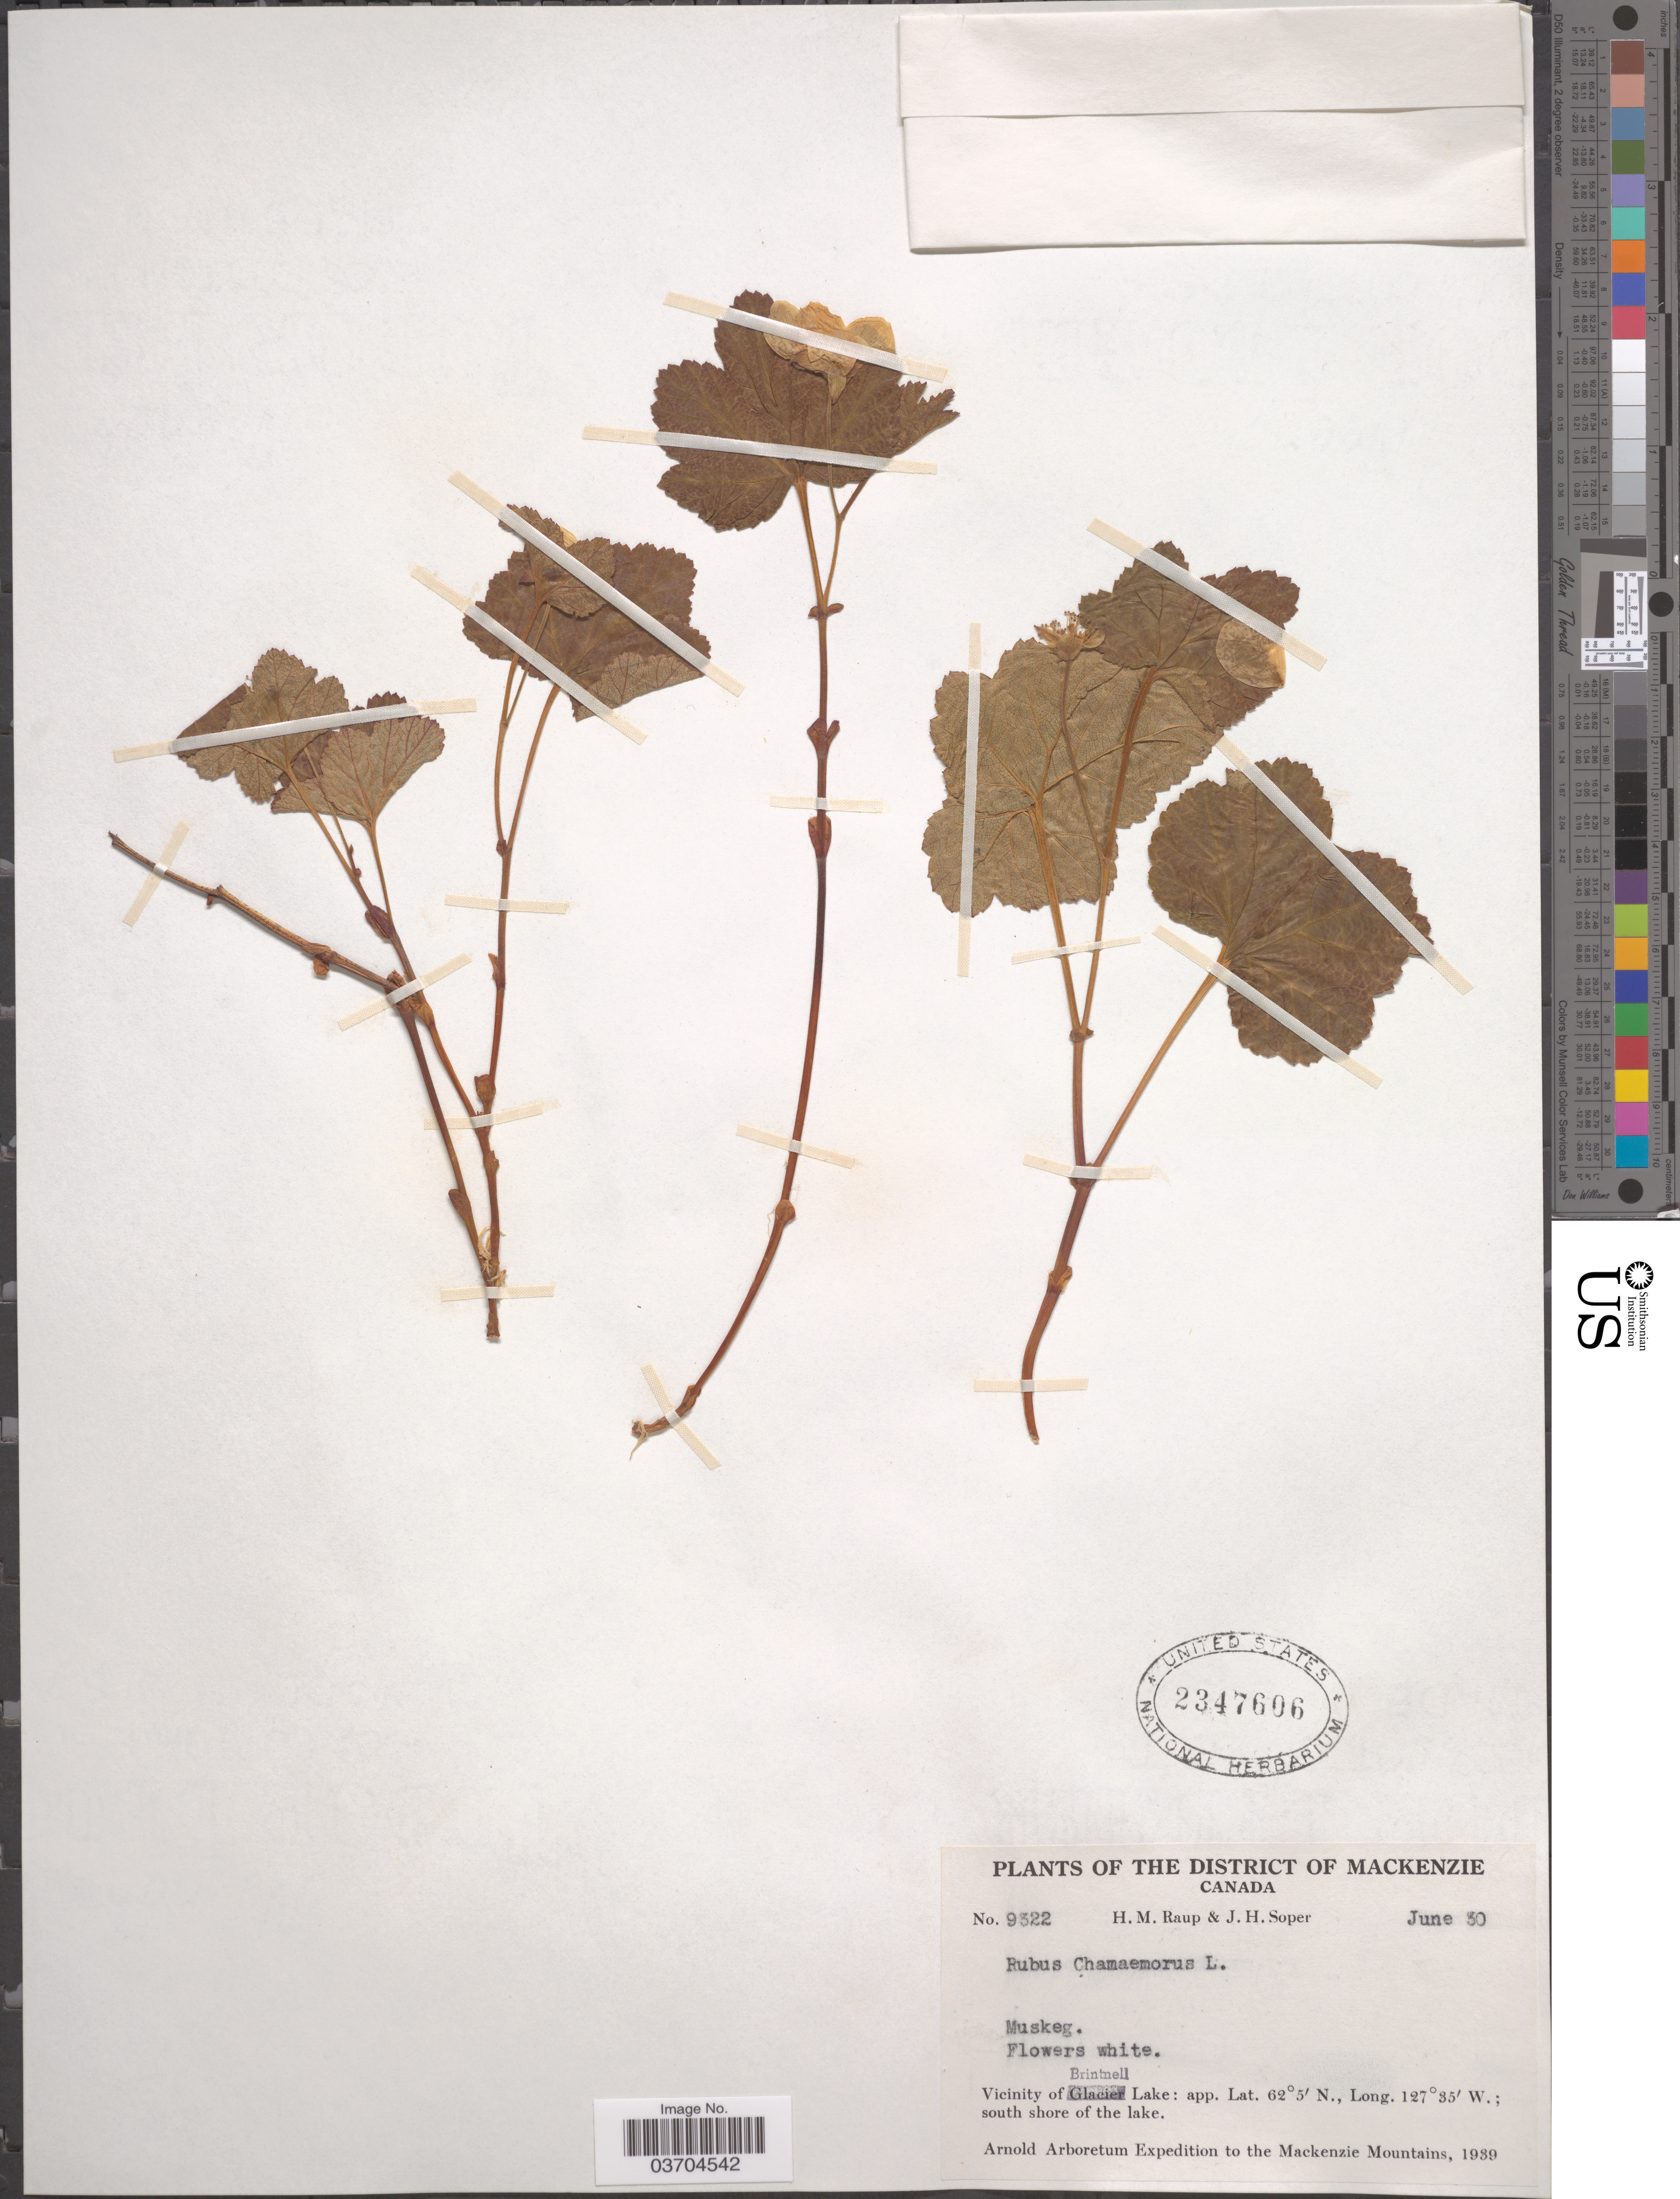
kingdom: Plantae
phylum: Tracheophyta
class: Magnoliopsida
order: Rosales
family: Rosaceae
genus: Rubus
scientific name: Rubus chamaemorus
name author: L.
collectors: H. Raup & J. H. Soper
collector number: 9322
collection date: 1939-06-30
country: Canada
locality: The District of Mackenzie. Vicinity of Brintnell Lake: south shore of the lake. The Mackenzie Mountains.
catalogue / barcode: US 2347606